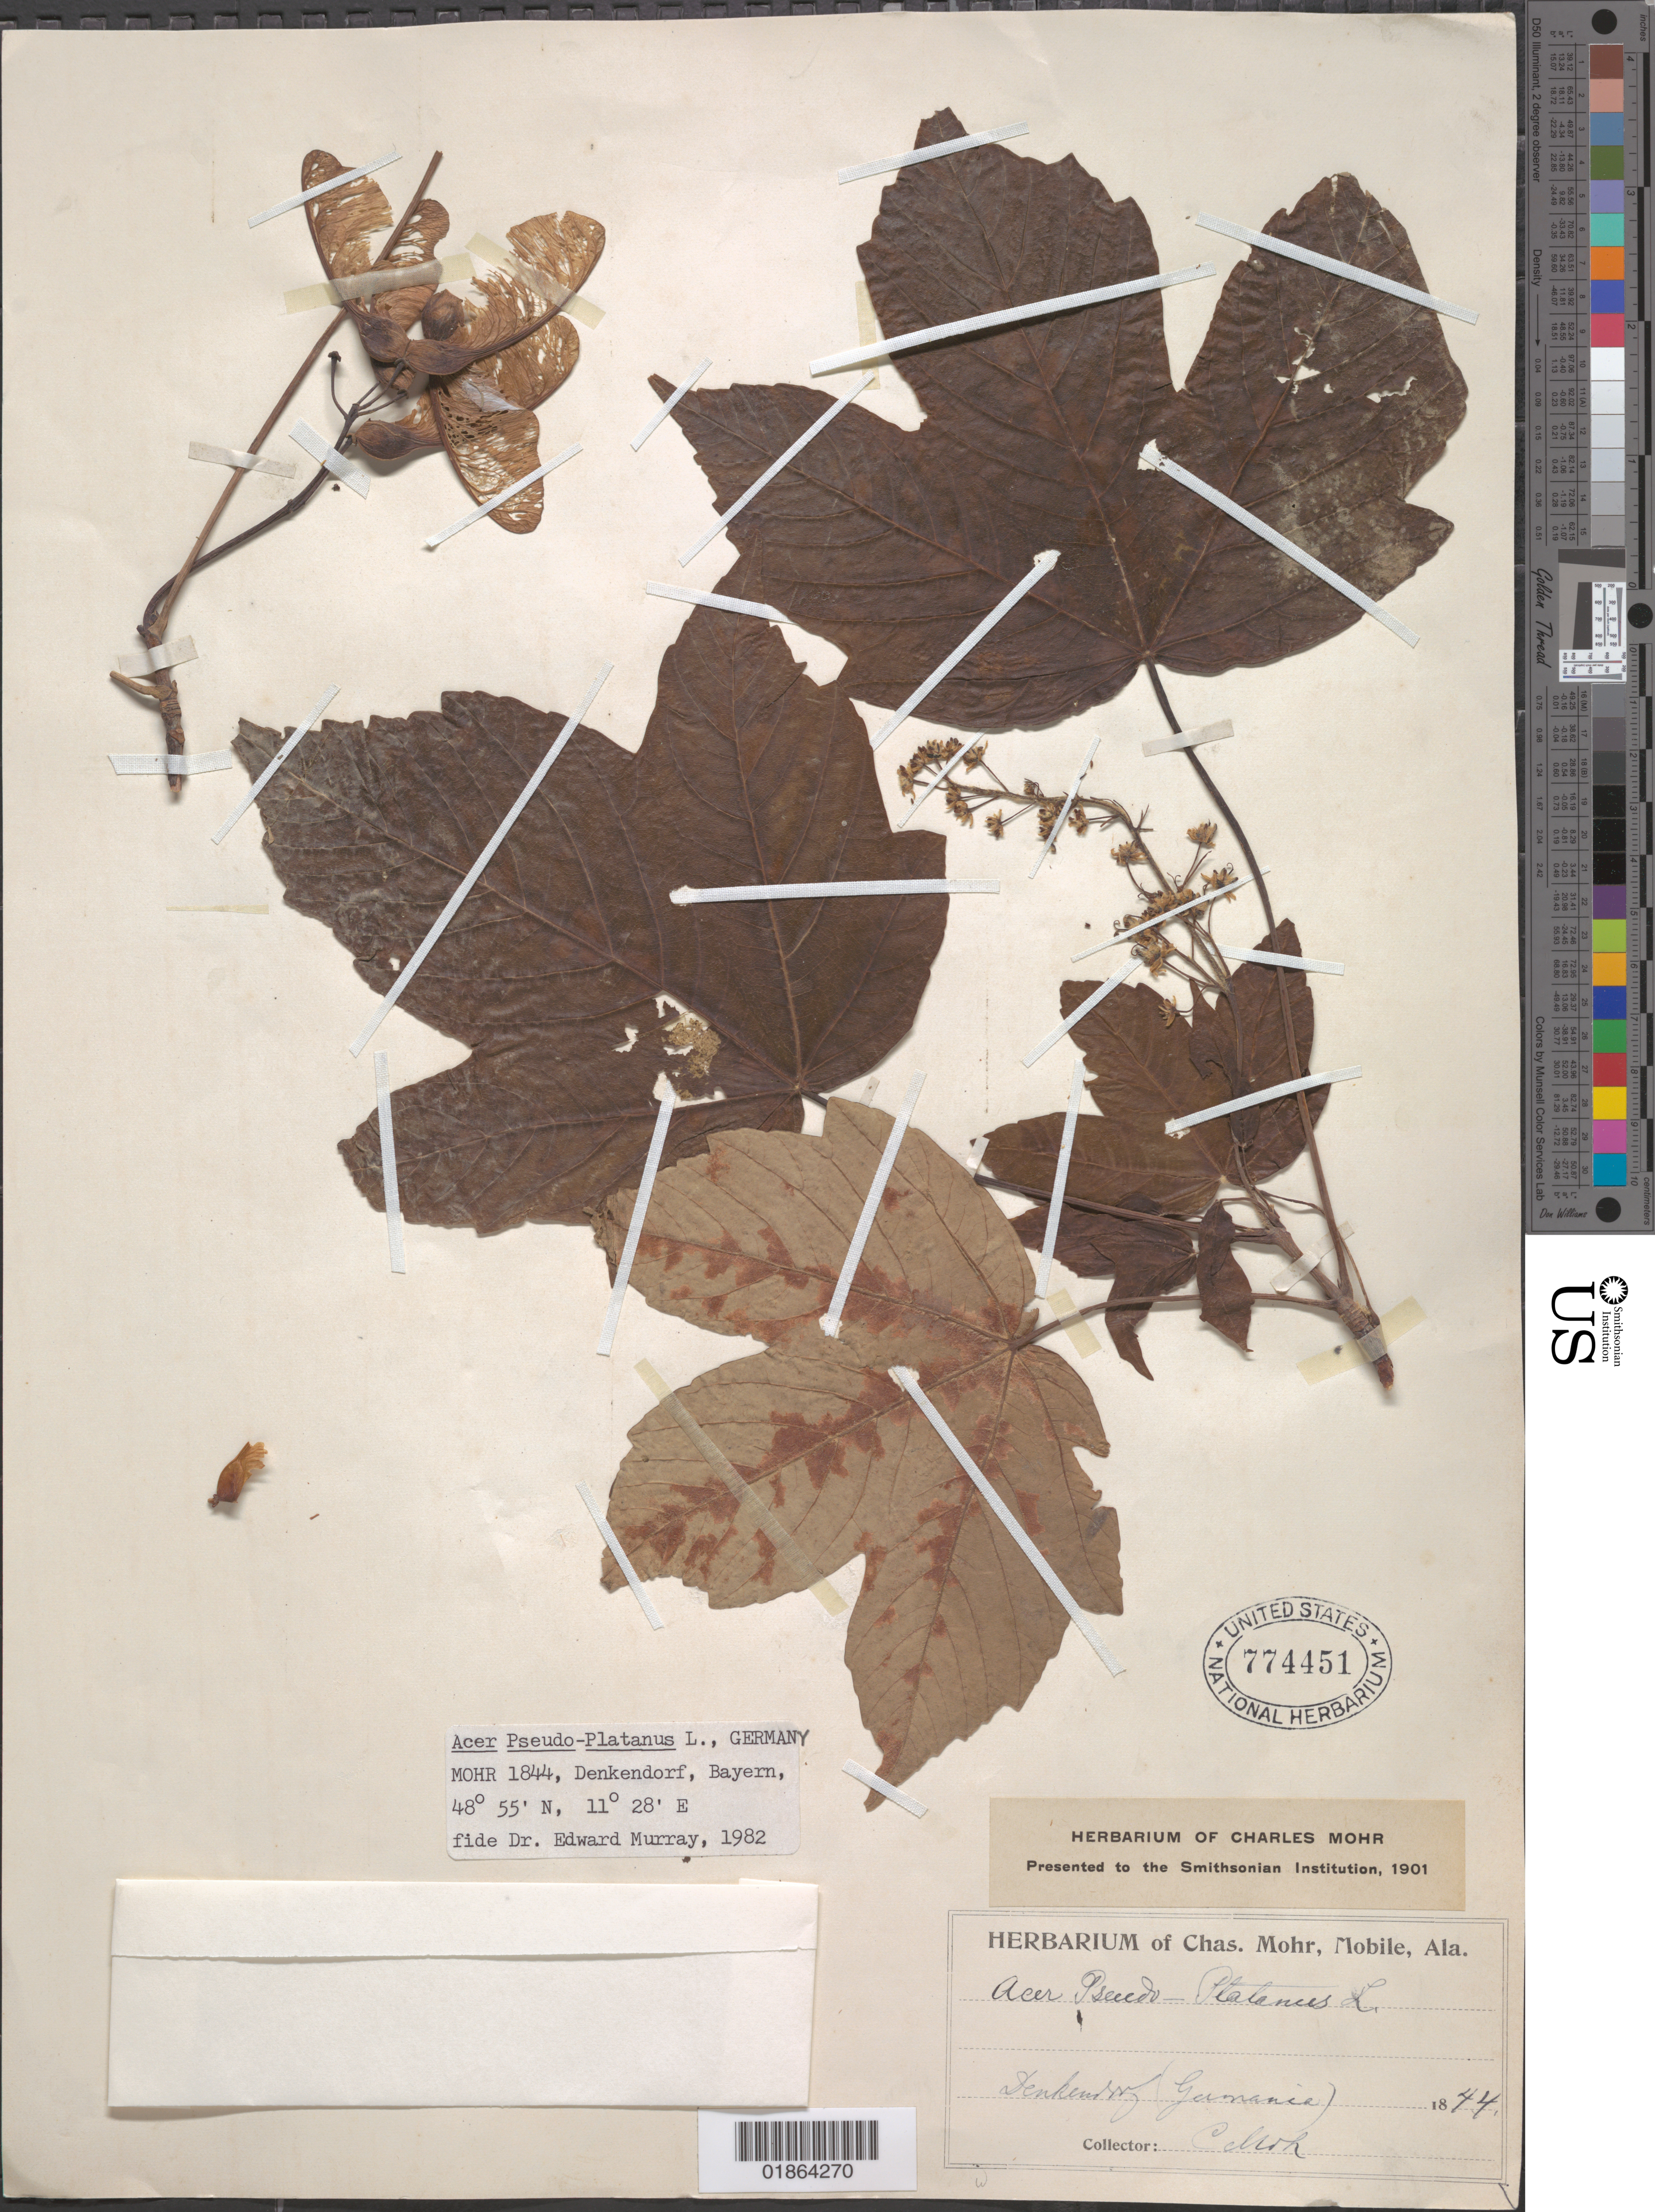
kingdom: Plantae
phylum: Tracheophyta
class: Magnoliopsida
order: Sapindales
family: Sapindaceae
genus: Acer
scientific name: Acer pseudoplatanus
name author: L.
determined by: Murray, Edward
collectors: C. T. Mohr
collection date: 1844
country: Germany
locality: Denkendorf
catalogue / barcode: US 774451